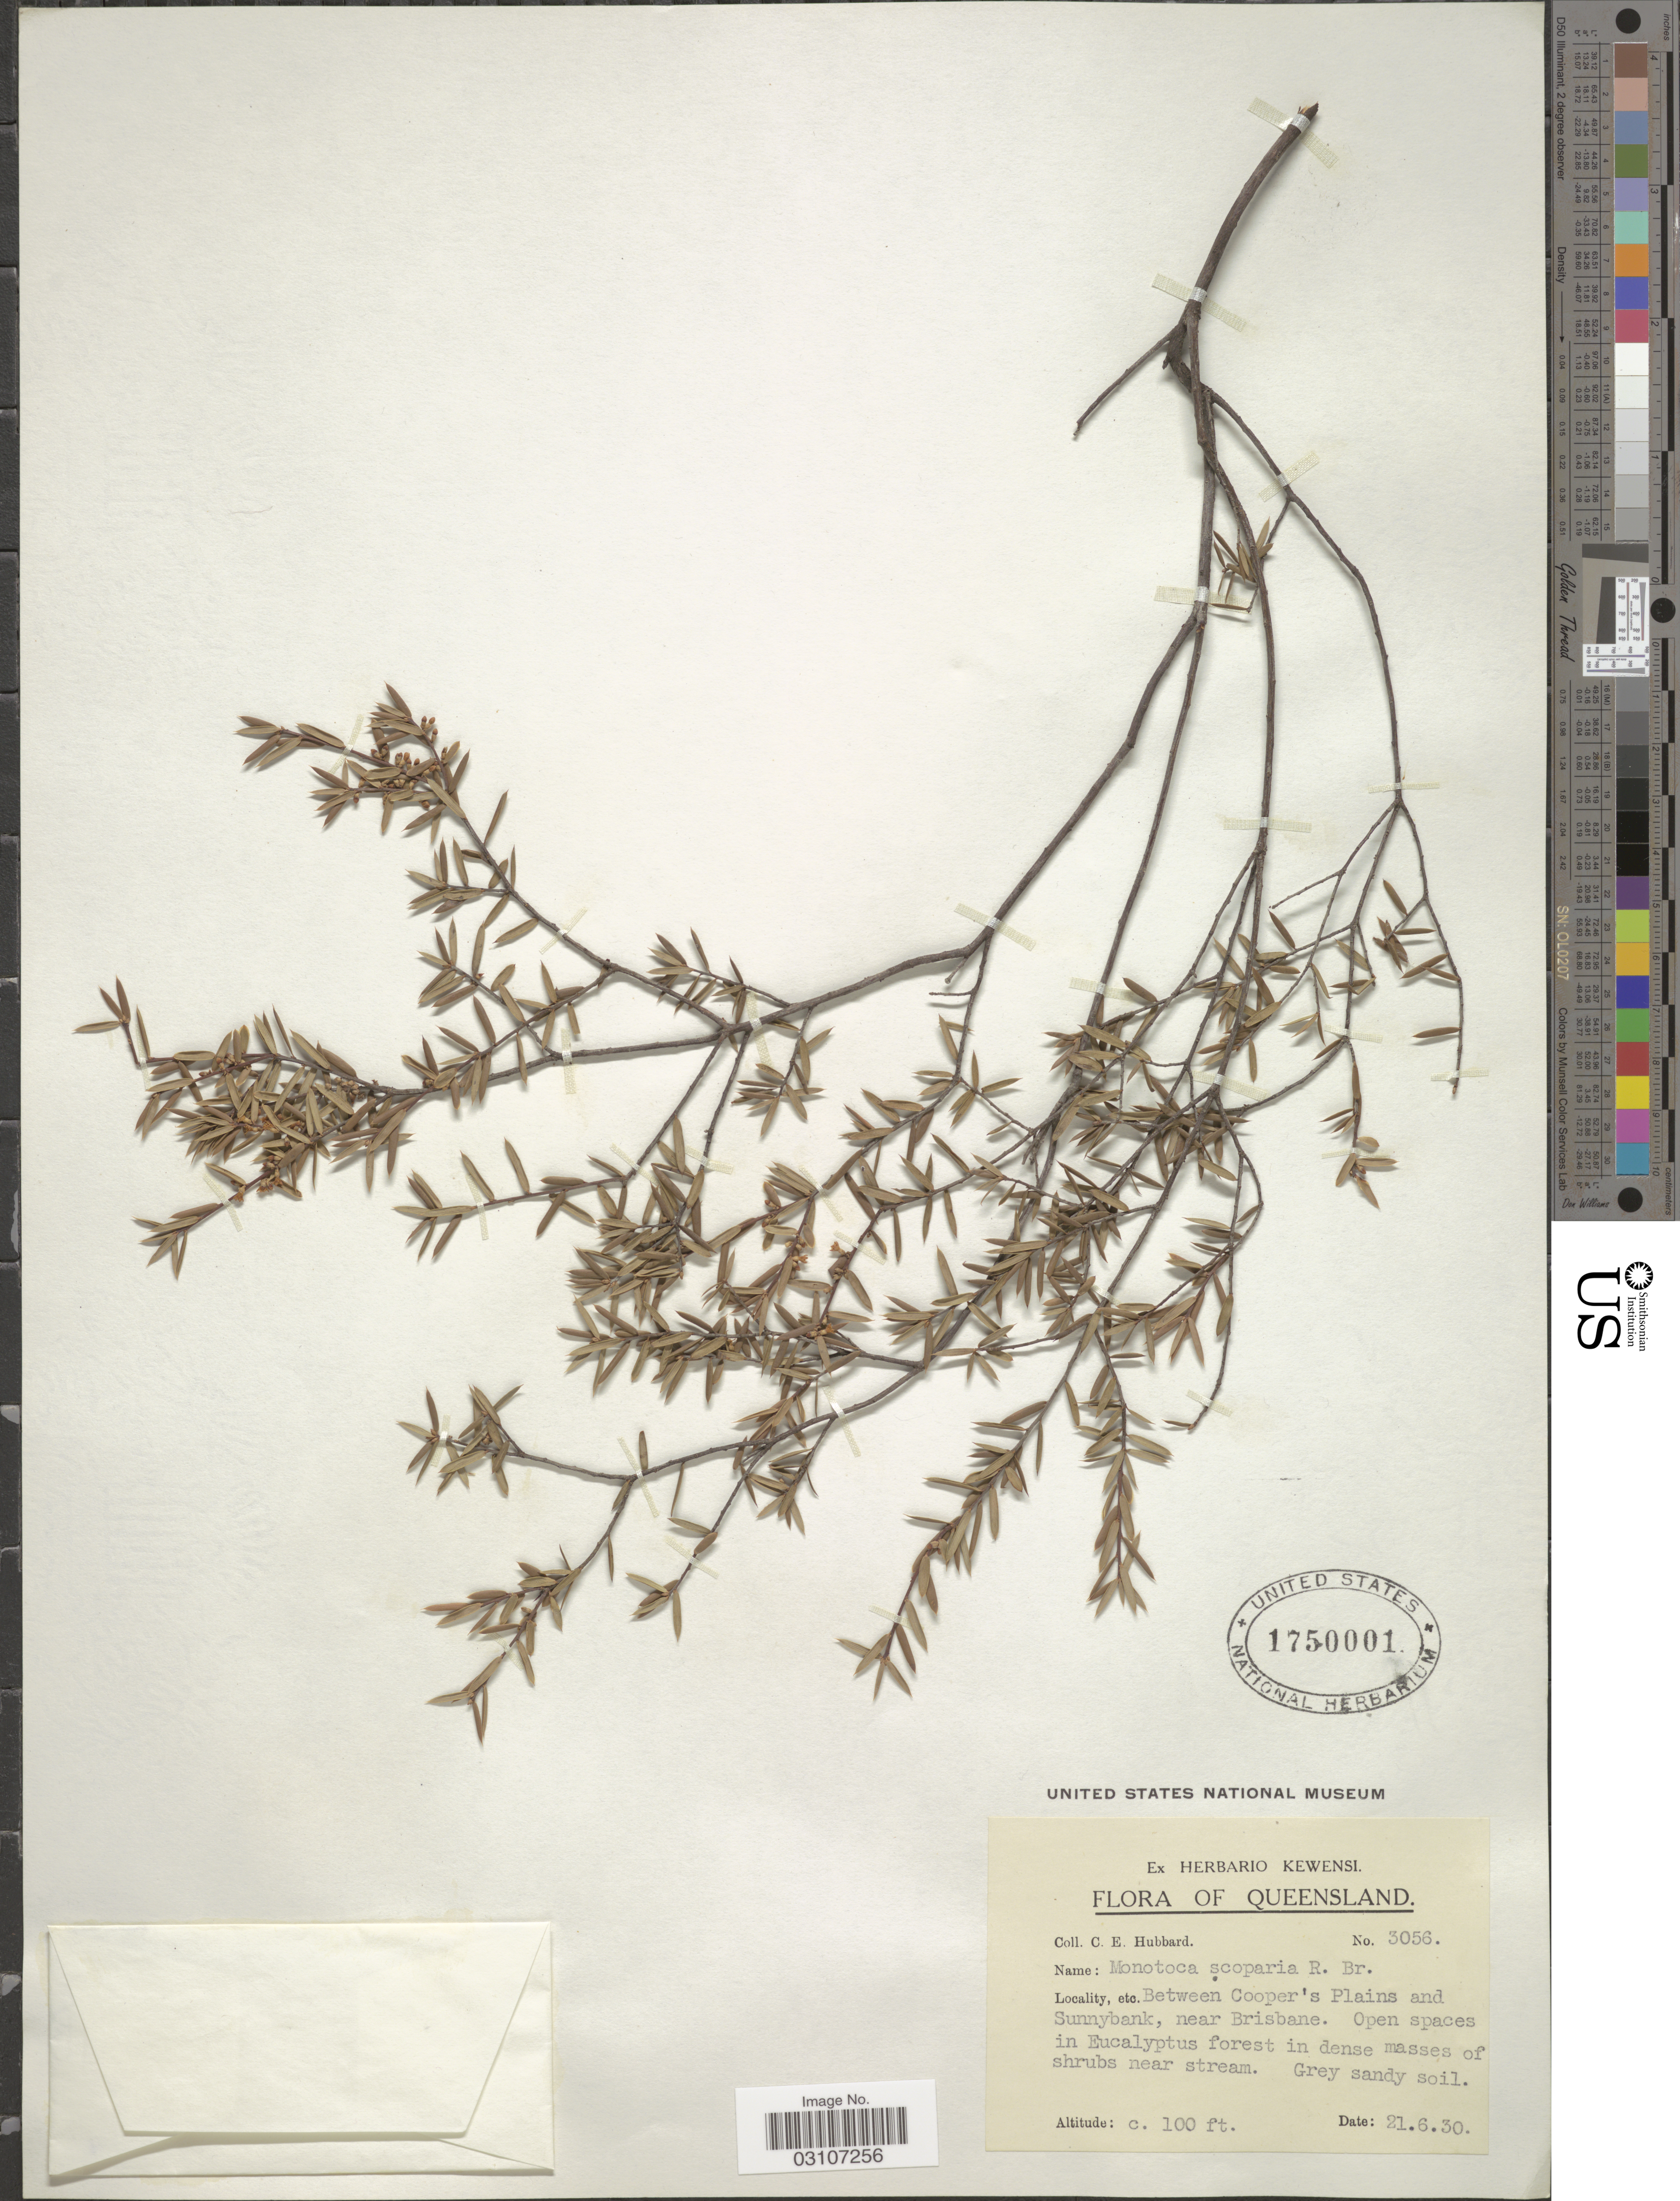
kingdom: Plantae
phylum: Tracheophyta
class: Magnoliopsida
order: Ericales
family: Ericaceae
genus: Monotoca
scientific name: Monotoca scoparia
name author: (Sm.) R. Br.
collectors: C. E. Hubbard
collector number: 3056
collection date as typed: Transcribed d/m/y: 21/6/30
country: Australia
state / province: Queensland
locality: Between Cooper's Plains and Sunnybank, near Brisbane.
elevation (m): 30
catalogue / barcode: US 1750001